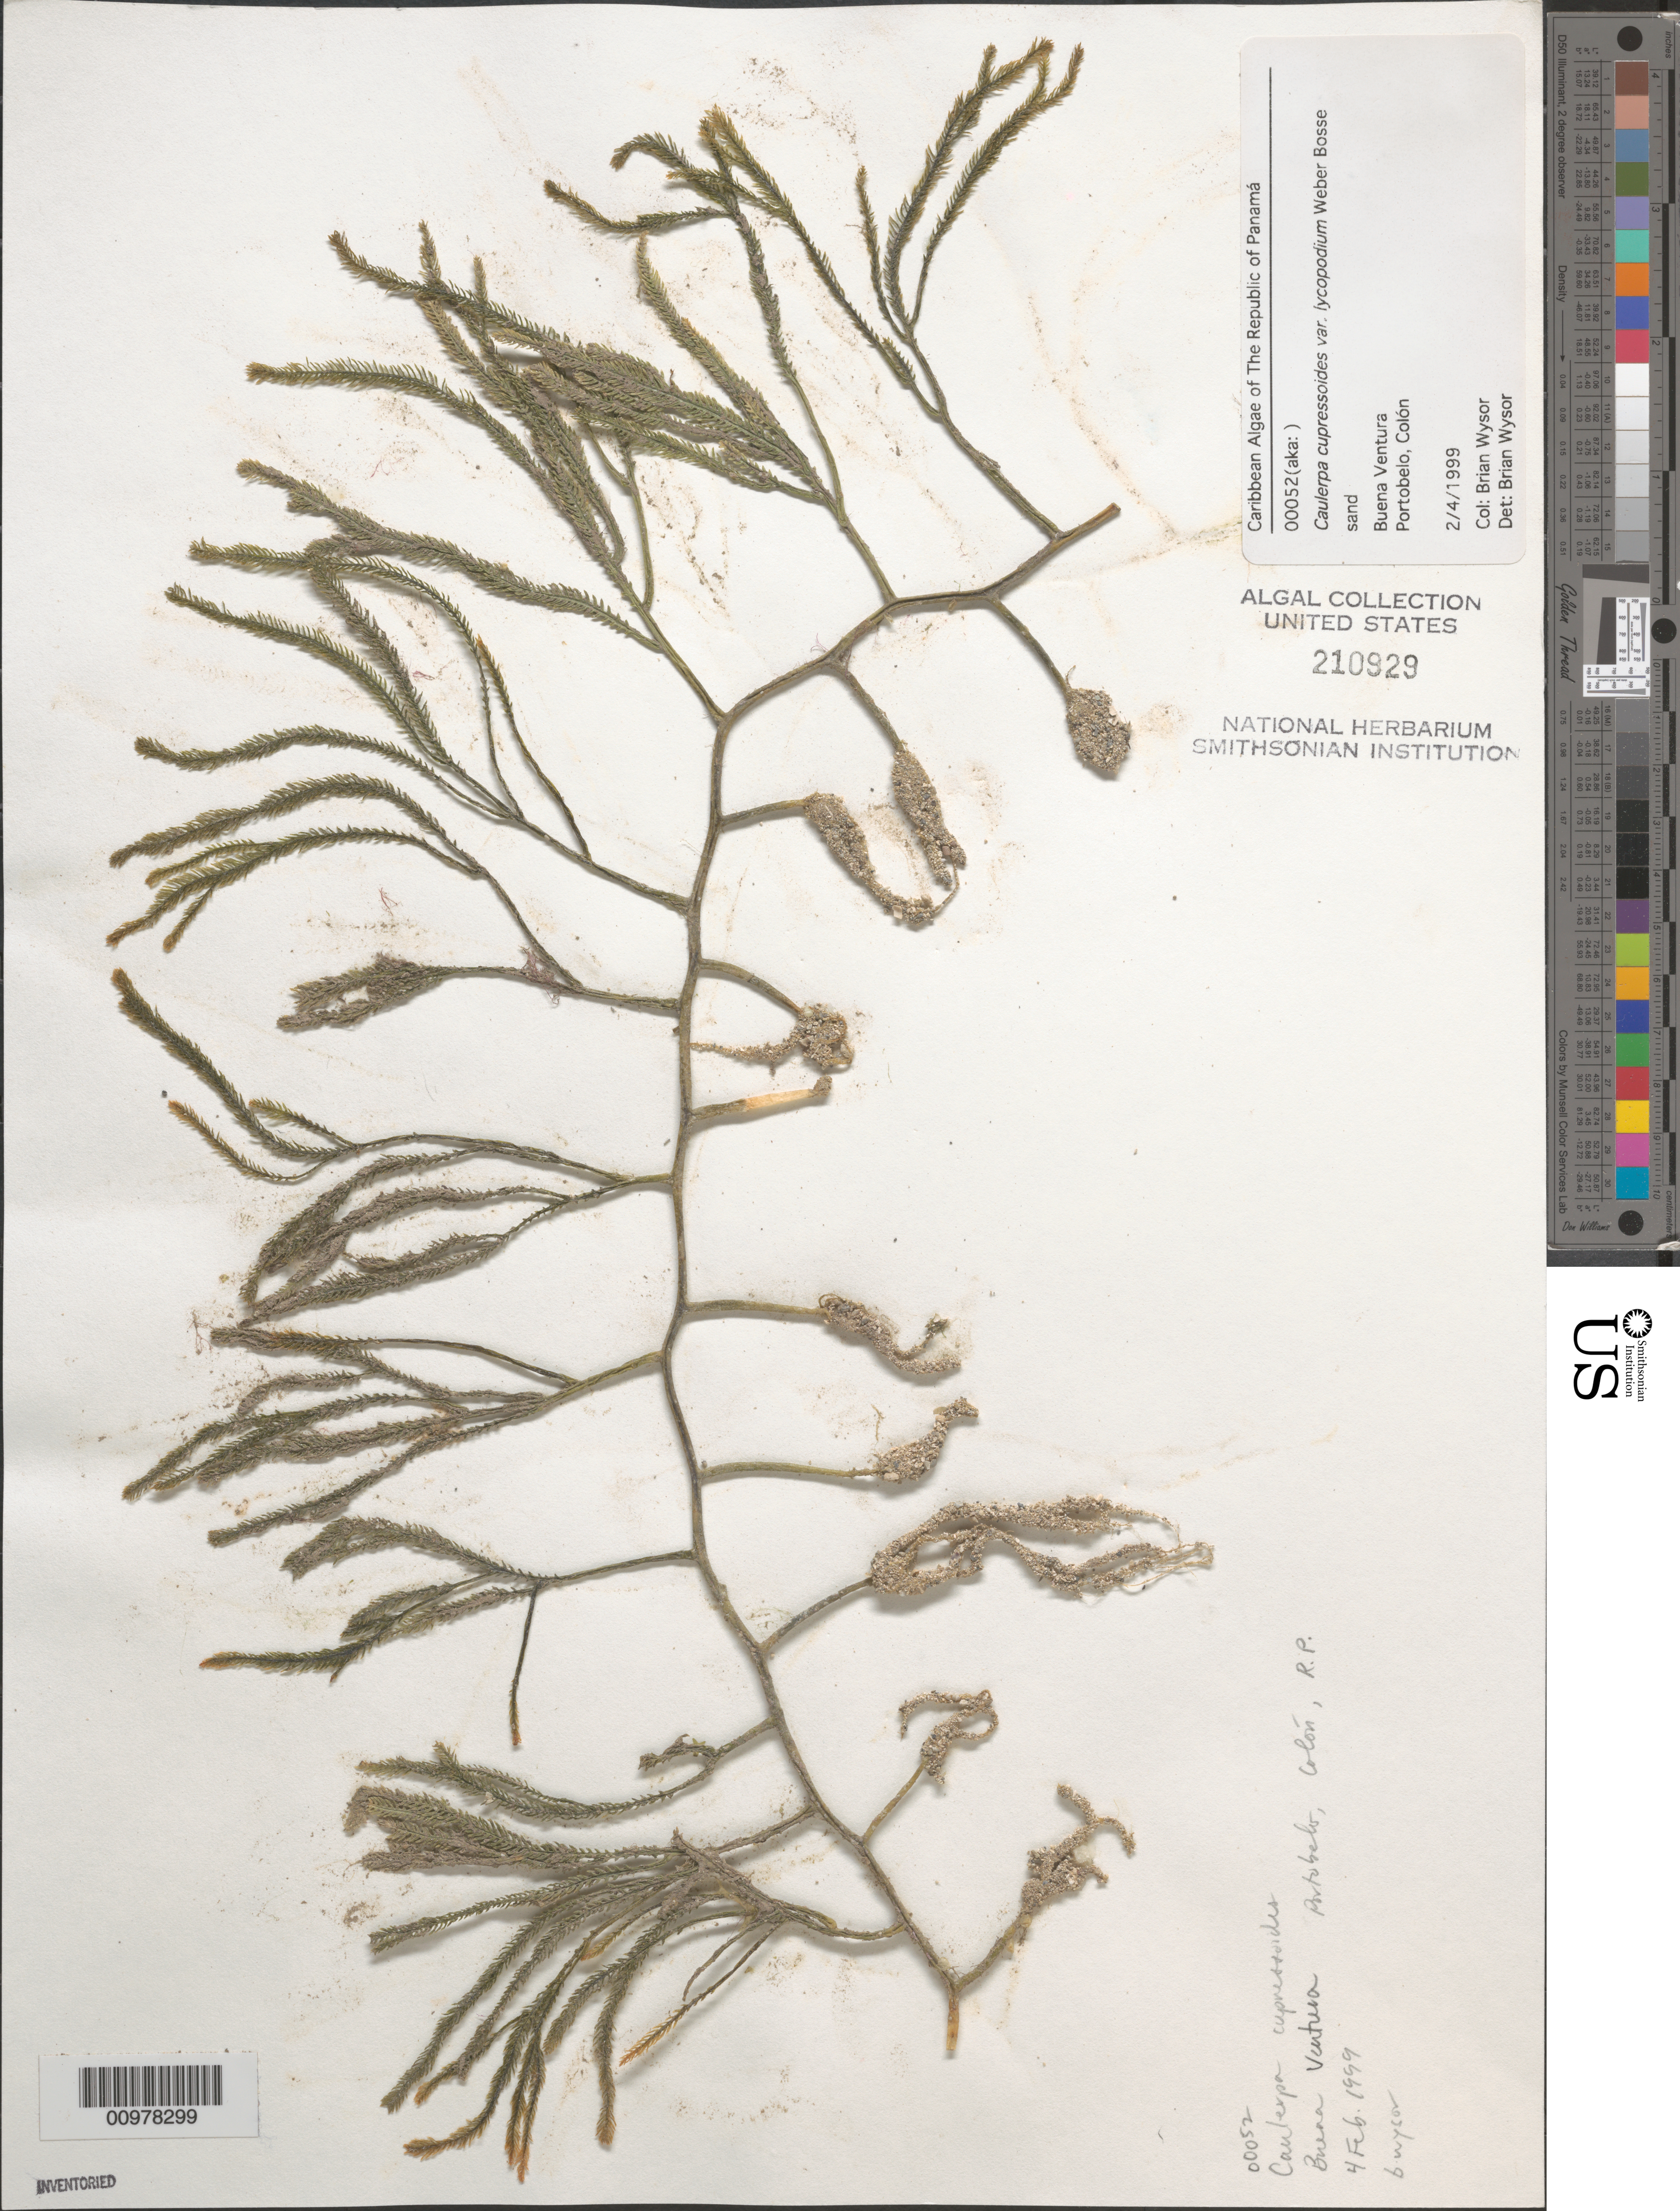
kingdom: Plantae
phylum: Chlorophyta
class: Ulvophyceae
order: Bryopsidales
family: Caulerpaceae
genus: Caulerpa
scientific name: Caulerpa cupressoides var. lycopodium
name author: Weber Bosse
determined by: Wysor, B.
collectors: B. Wysor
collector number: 00052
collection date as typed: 04 Feb 1999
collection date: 1999-02-04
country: Panama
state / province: Colón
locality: Buena Ventura, Portobelo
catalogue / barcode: US 210929